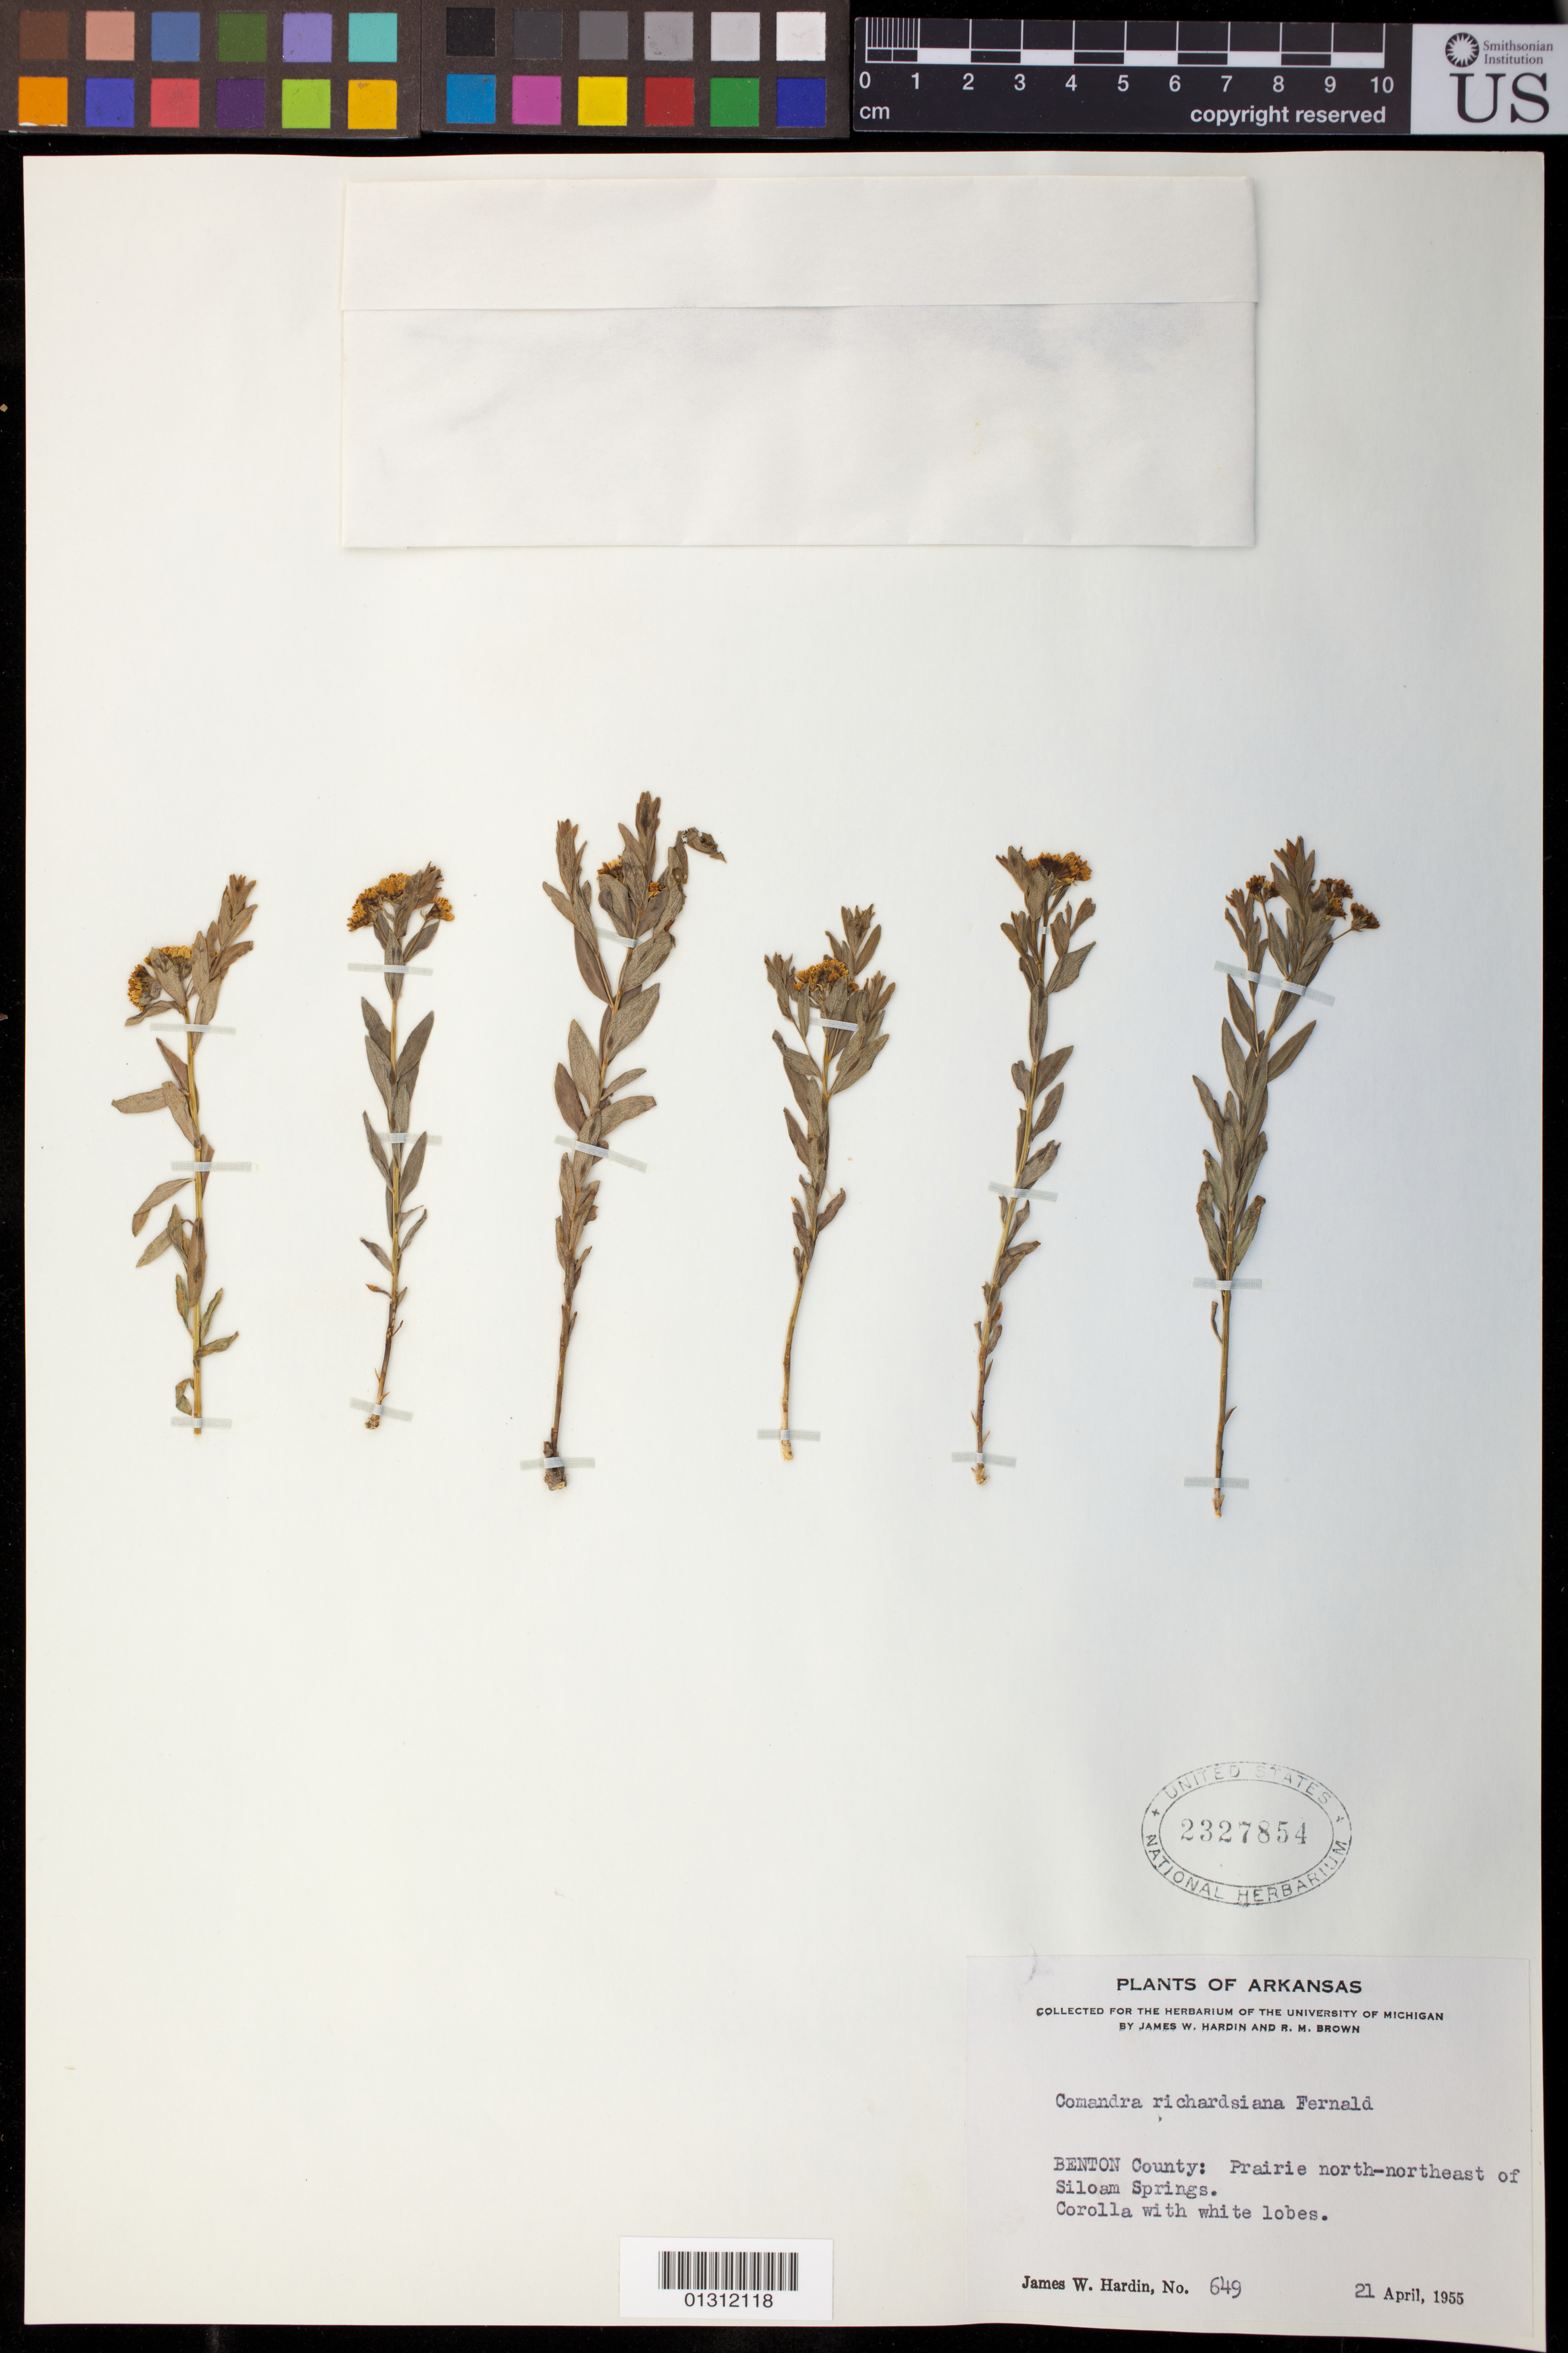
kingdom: Plantae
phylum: Tracheophyta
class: Magnoliopsida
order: Santalales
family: Comandraceae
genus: Comandra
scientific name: Comandra richardsiana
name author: Fernald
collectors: J. W. Hardin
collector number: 649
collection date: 1955-04-21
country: United States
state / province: Arkansas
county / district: Benton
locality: Prairie north-northeast of Siloam Springs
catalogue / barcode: US 2327854